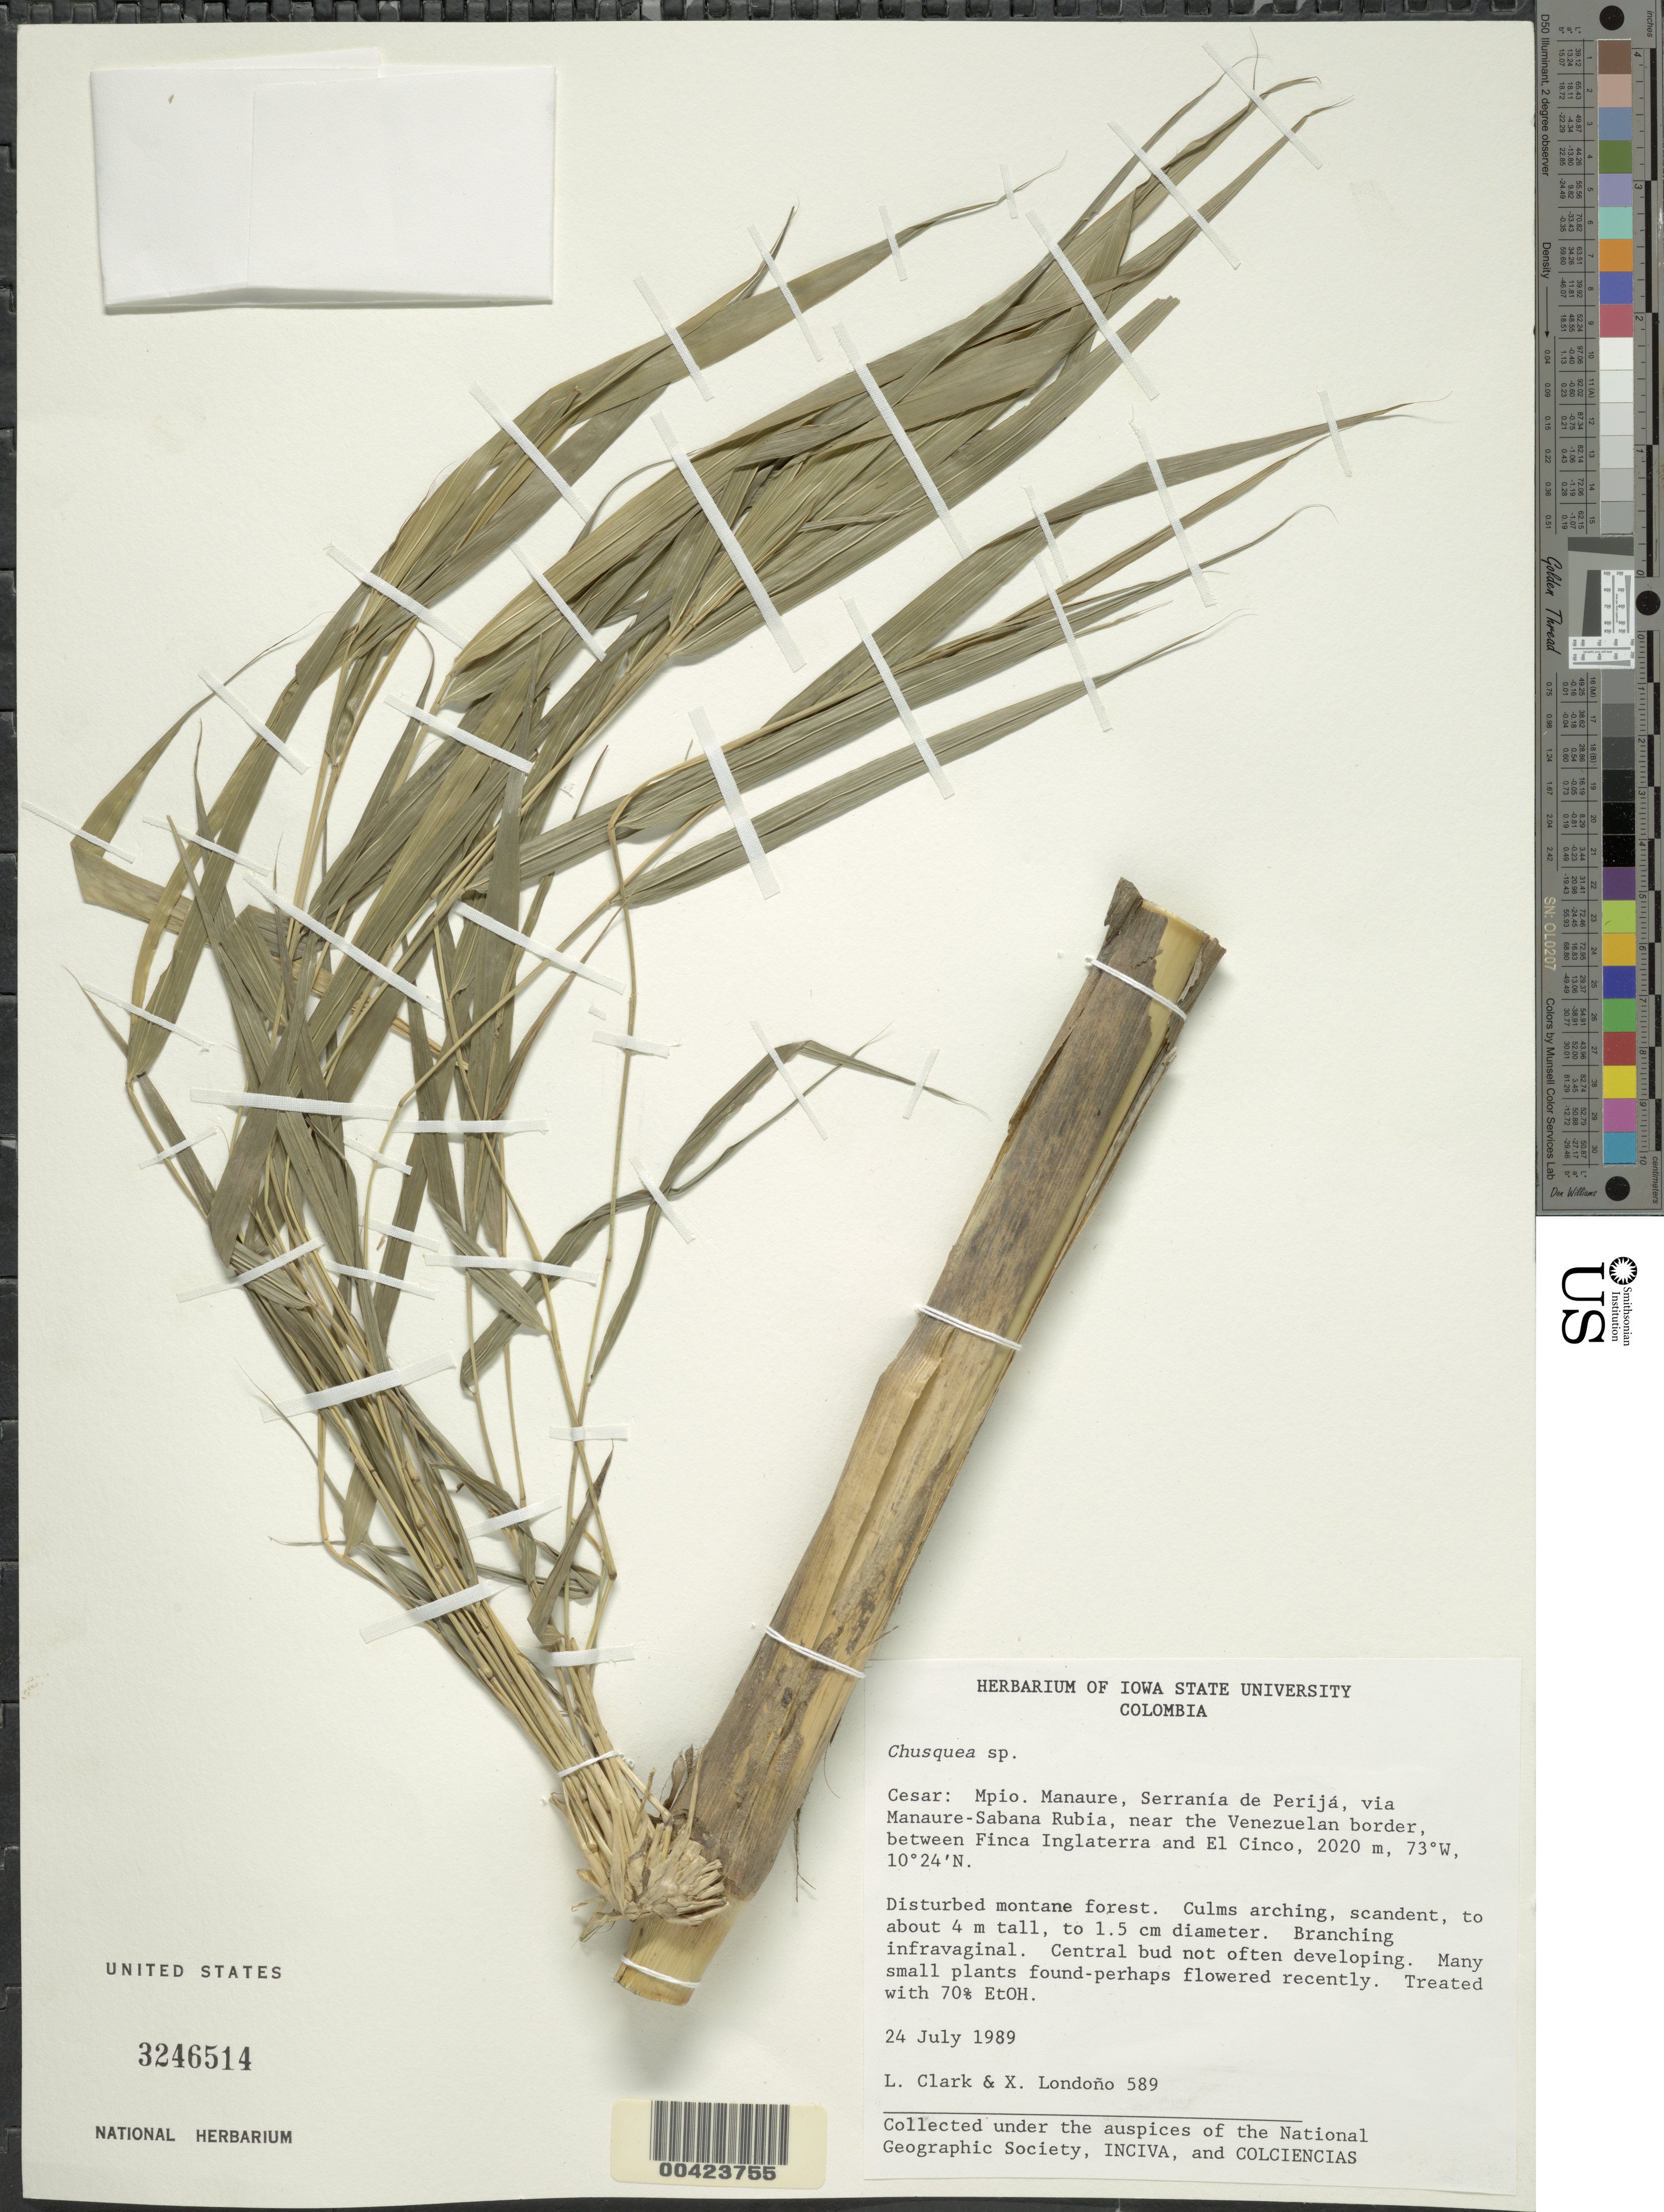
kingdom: Plantae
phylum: Tracheophyta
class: Liliopsida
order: Poales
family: Poaceae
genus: Chusquea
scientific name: Chusquea sp.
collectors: L. G. Clark & X. Londoño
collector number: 589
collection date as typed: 24 Jul 1989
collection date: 1989-07-24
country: Colombia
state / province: César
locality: Manaure Mun. (?), Finca Inglaterra and El Cinco, between; Serrania de Perija, via Manaure-Sabana Rubia, near Venezuela border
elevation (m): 2020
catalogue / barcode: US 3246514